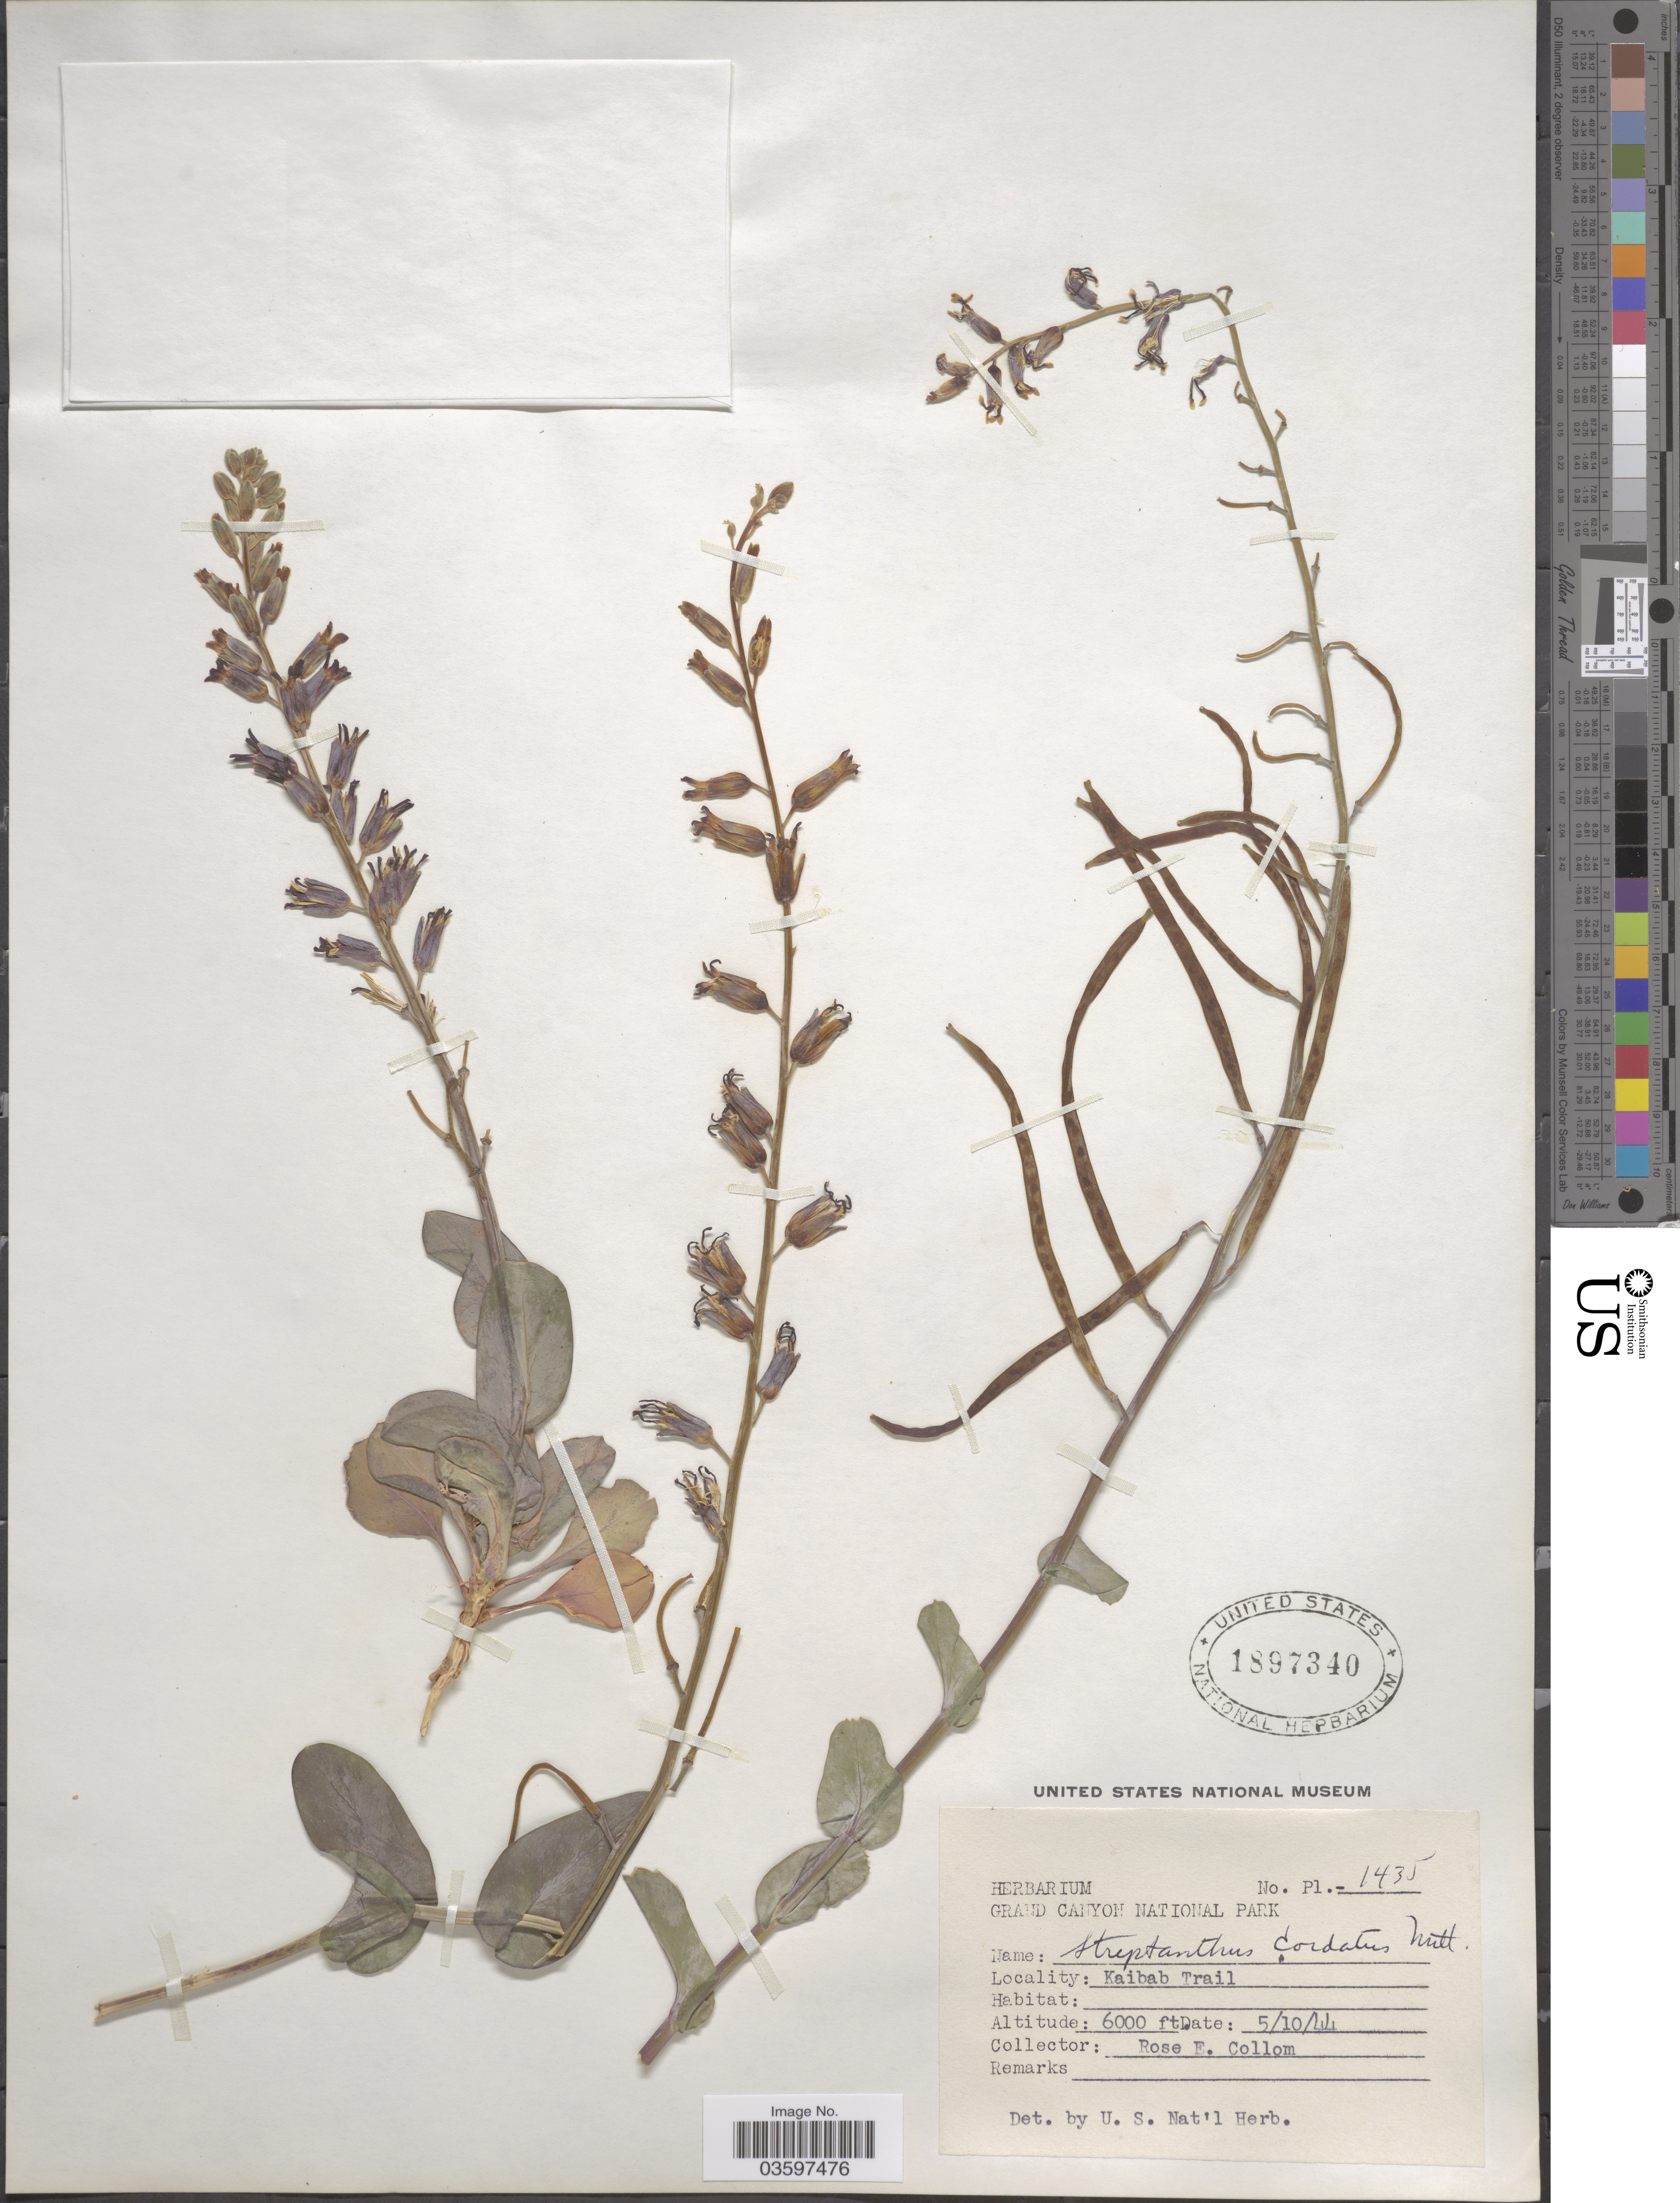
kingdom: Plantae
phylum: Tracheophyta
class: Magnoliopsida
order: Brassicales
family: Brassicaceae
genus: Streptanthus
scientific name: Streptanthus cordatus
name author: Nutt. ex Torr. & A. Gray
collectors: R. E. Collom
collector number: Pl.-1435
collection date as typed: Transcribed d/m/y: 5/10/44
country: United States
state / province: Arizona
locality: Kaibab Trail.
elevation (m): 1829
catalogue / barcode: US 1897340